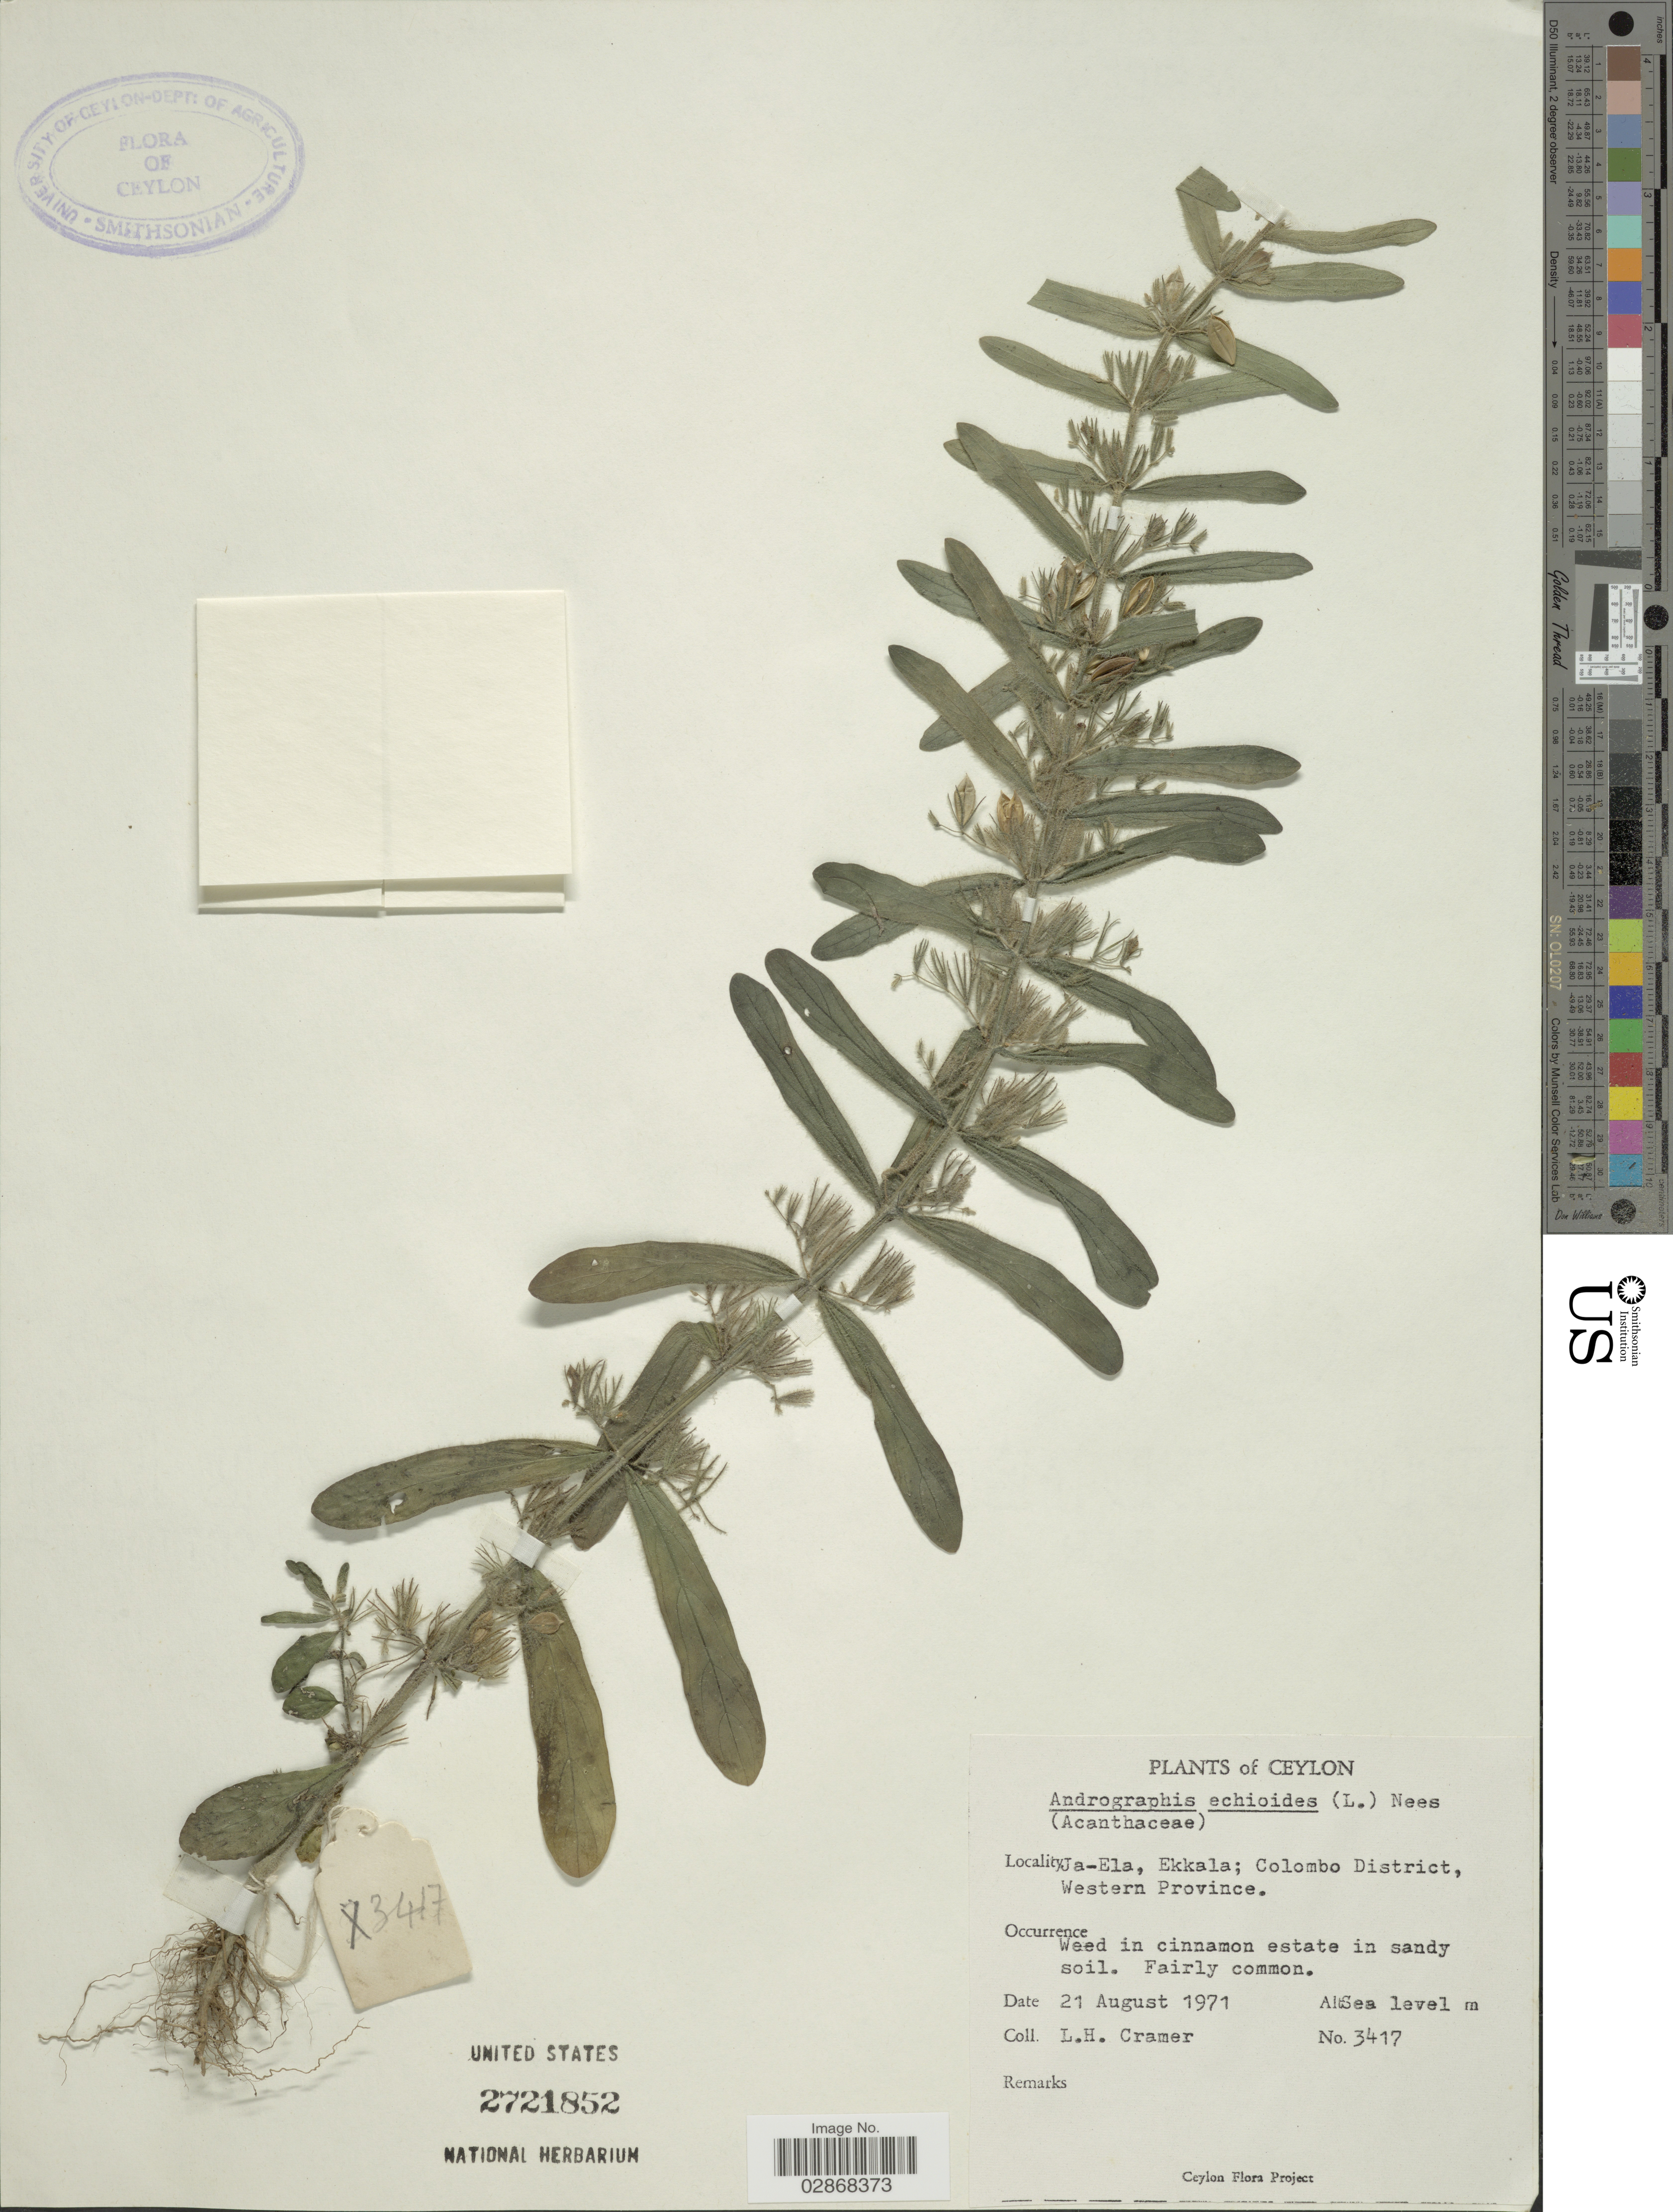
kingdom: Plantae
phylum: Tracheophyta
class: Magnoliopsida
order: Lamiales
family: Acanthaceae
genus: Andrographis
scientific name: Andrographis echioides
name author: (L.) Nees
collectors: L. H. Cramer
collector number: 3417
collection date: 1971-08-21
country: Sri Lanka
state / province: Western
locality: Ja-Ela, Ekkala; Colombo District. Ceylon.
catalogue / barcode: US 2721852